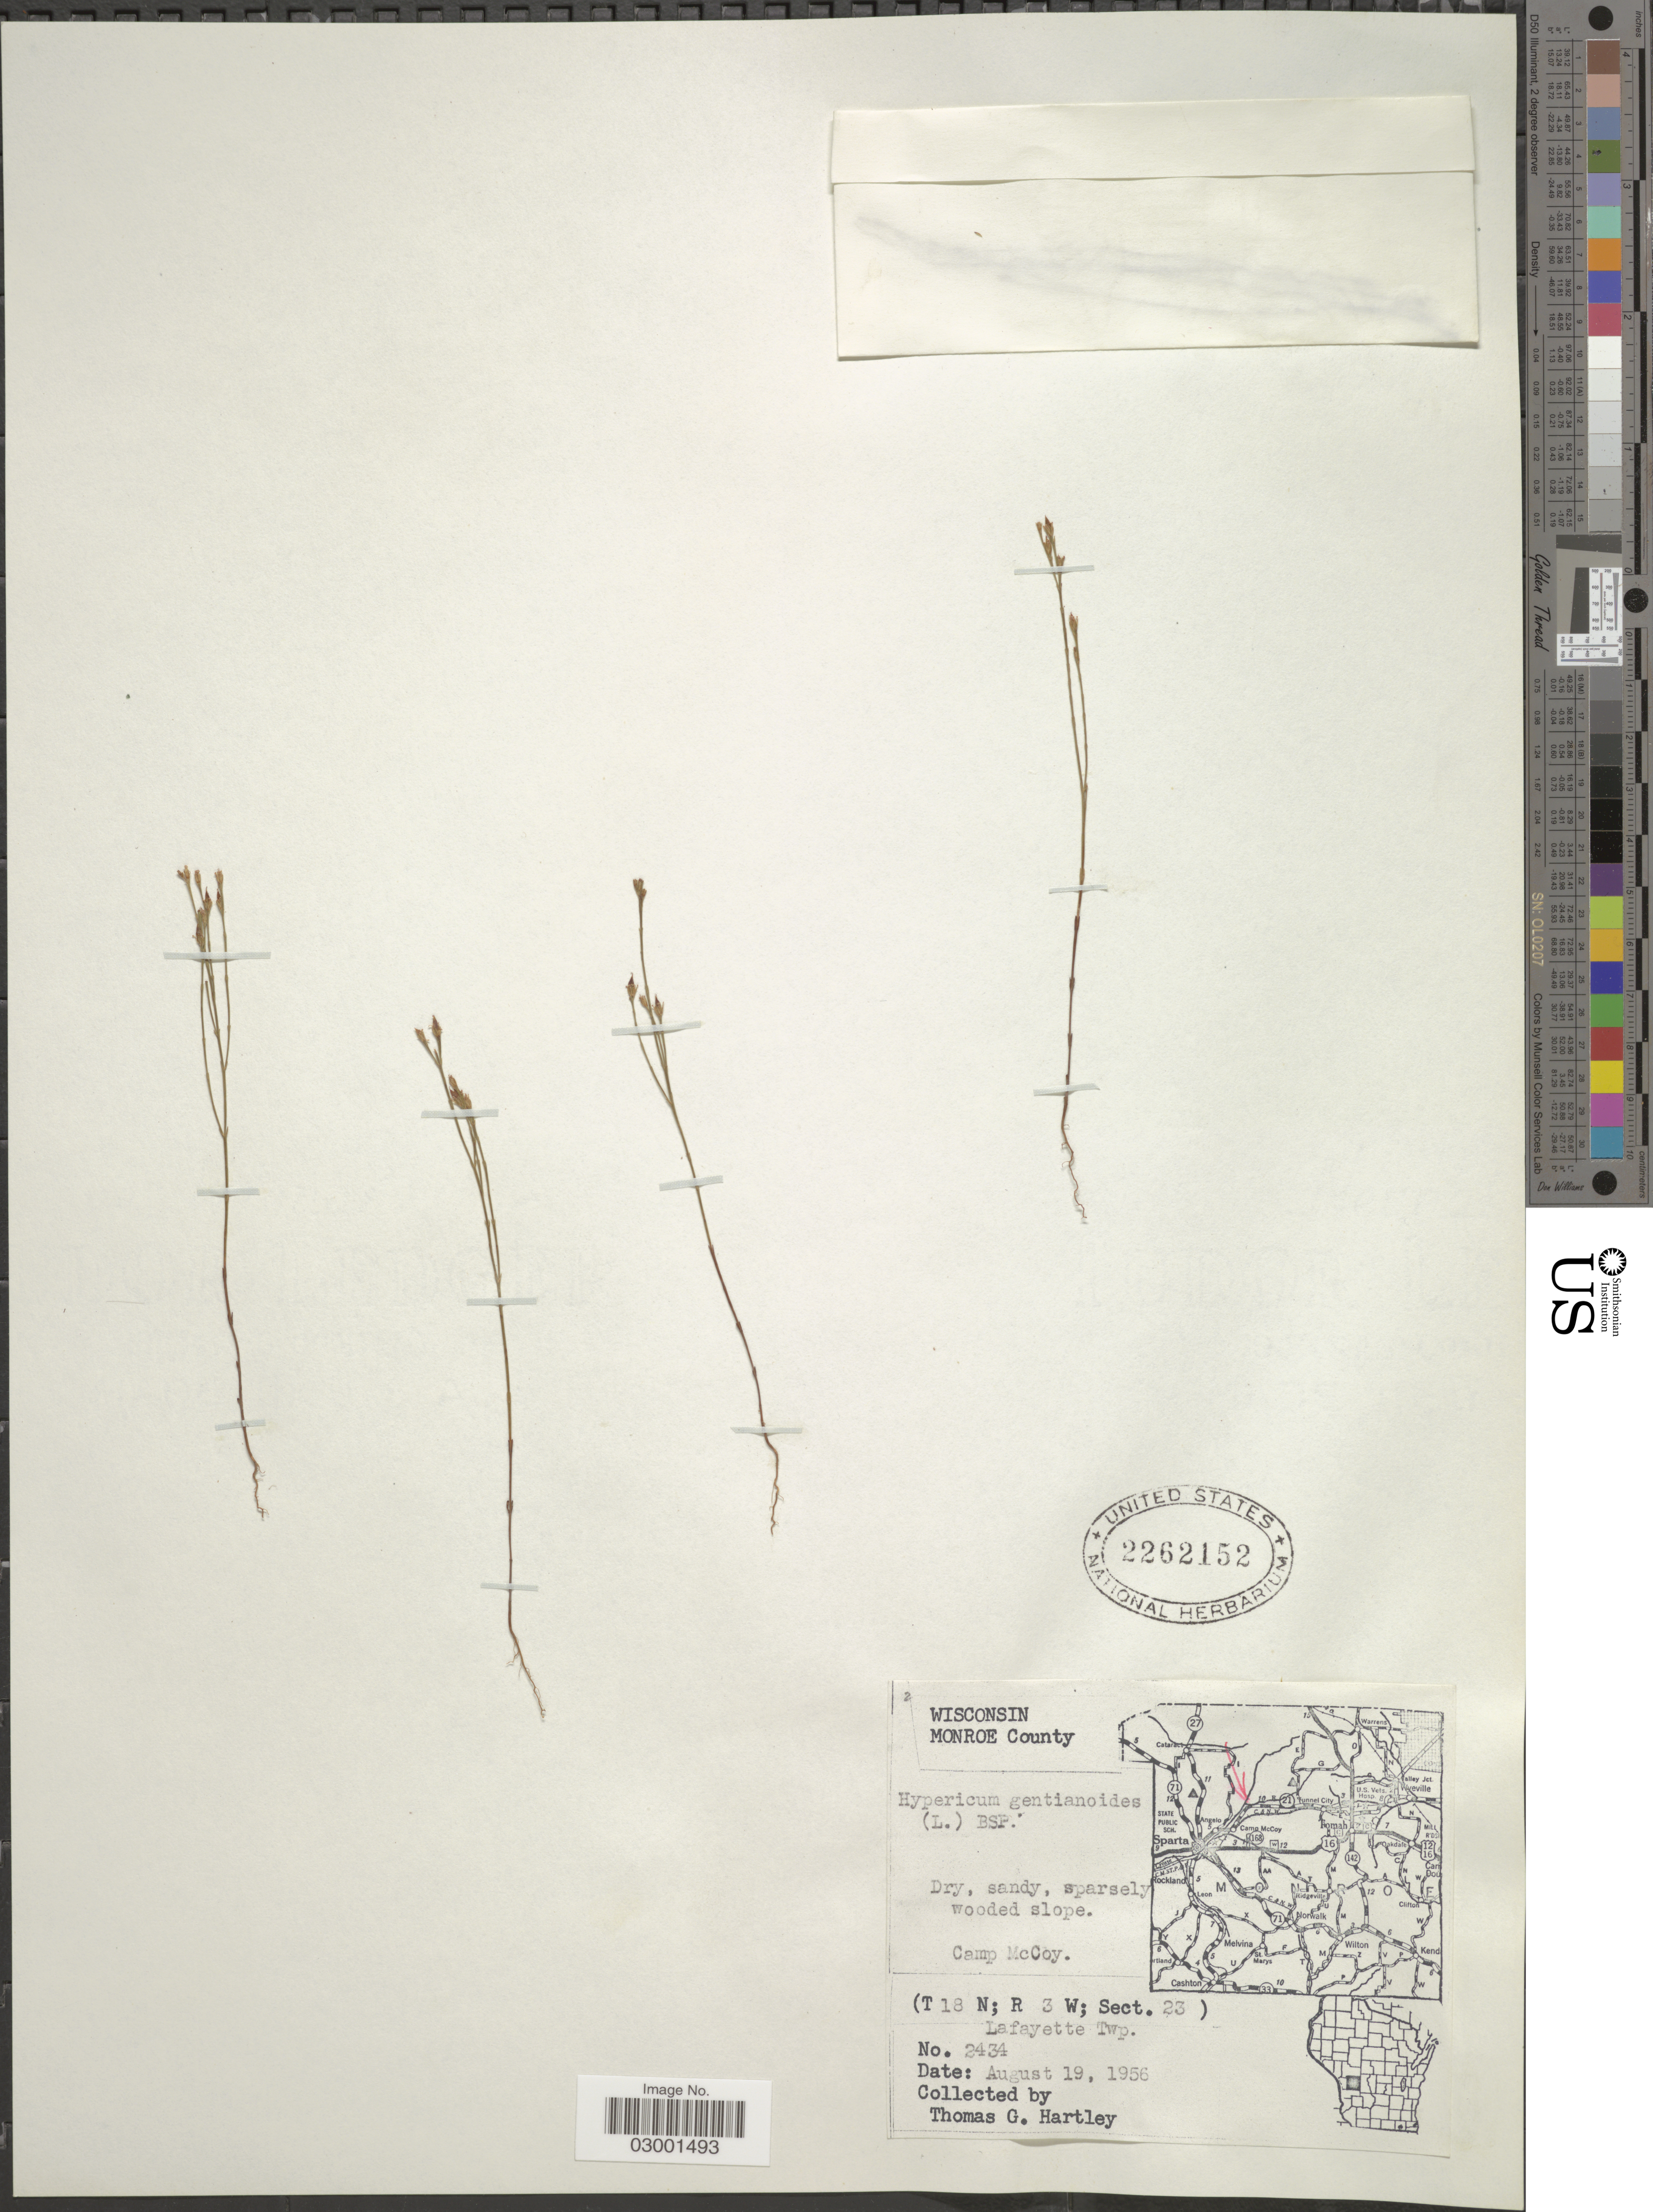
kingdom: Plantae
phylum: Tracheophyta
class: Magnoliopsida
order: Malpighiales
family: Hypericaceae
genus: Hypericum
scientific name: Hypericum gentianoides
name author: (L.) Britton, Stearns & Poggenb.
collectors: T. G. Hartley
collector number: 2434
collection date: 1956-08-19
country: United States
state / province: Wisconsin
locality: Monroe County, Camp McCoy. (T 18 N; R 3 W; Sect. 23) Lafayette Twp.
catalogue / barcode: US 2262152